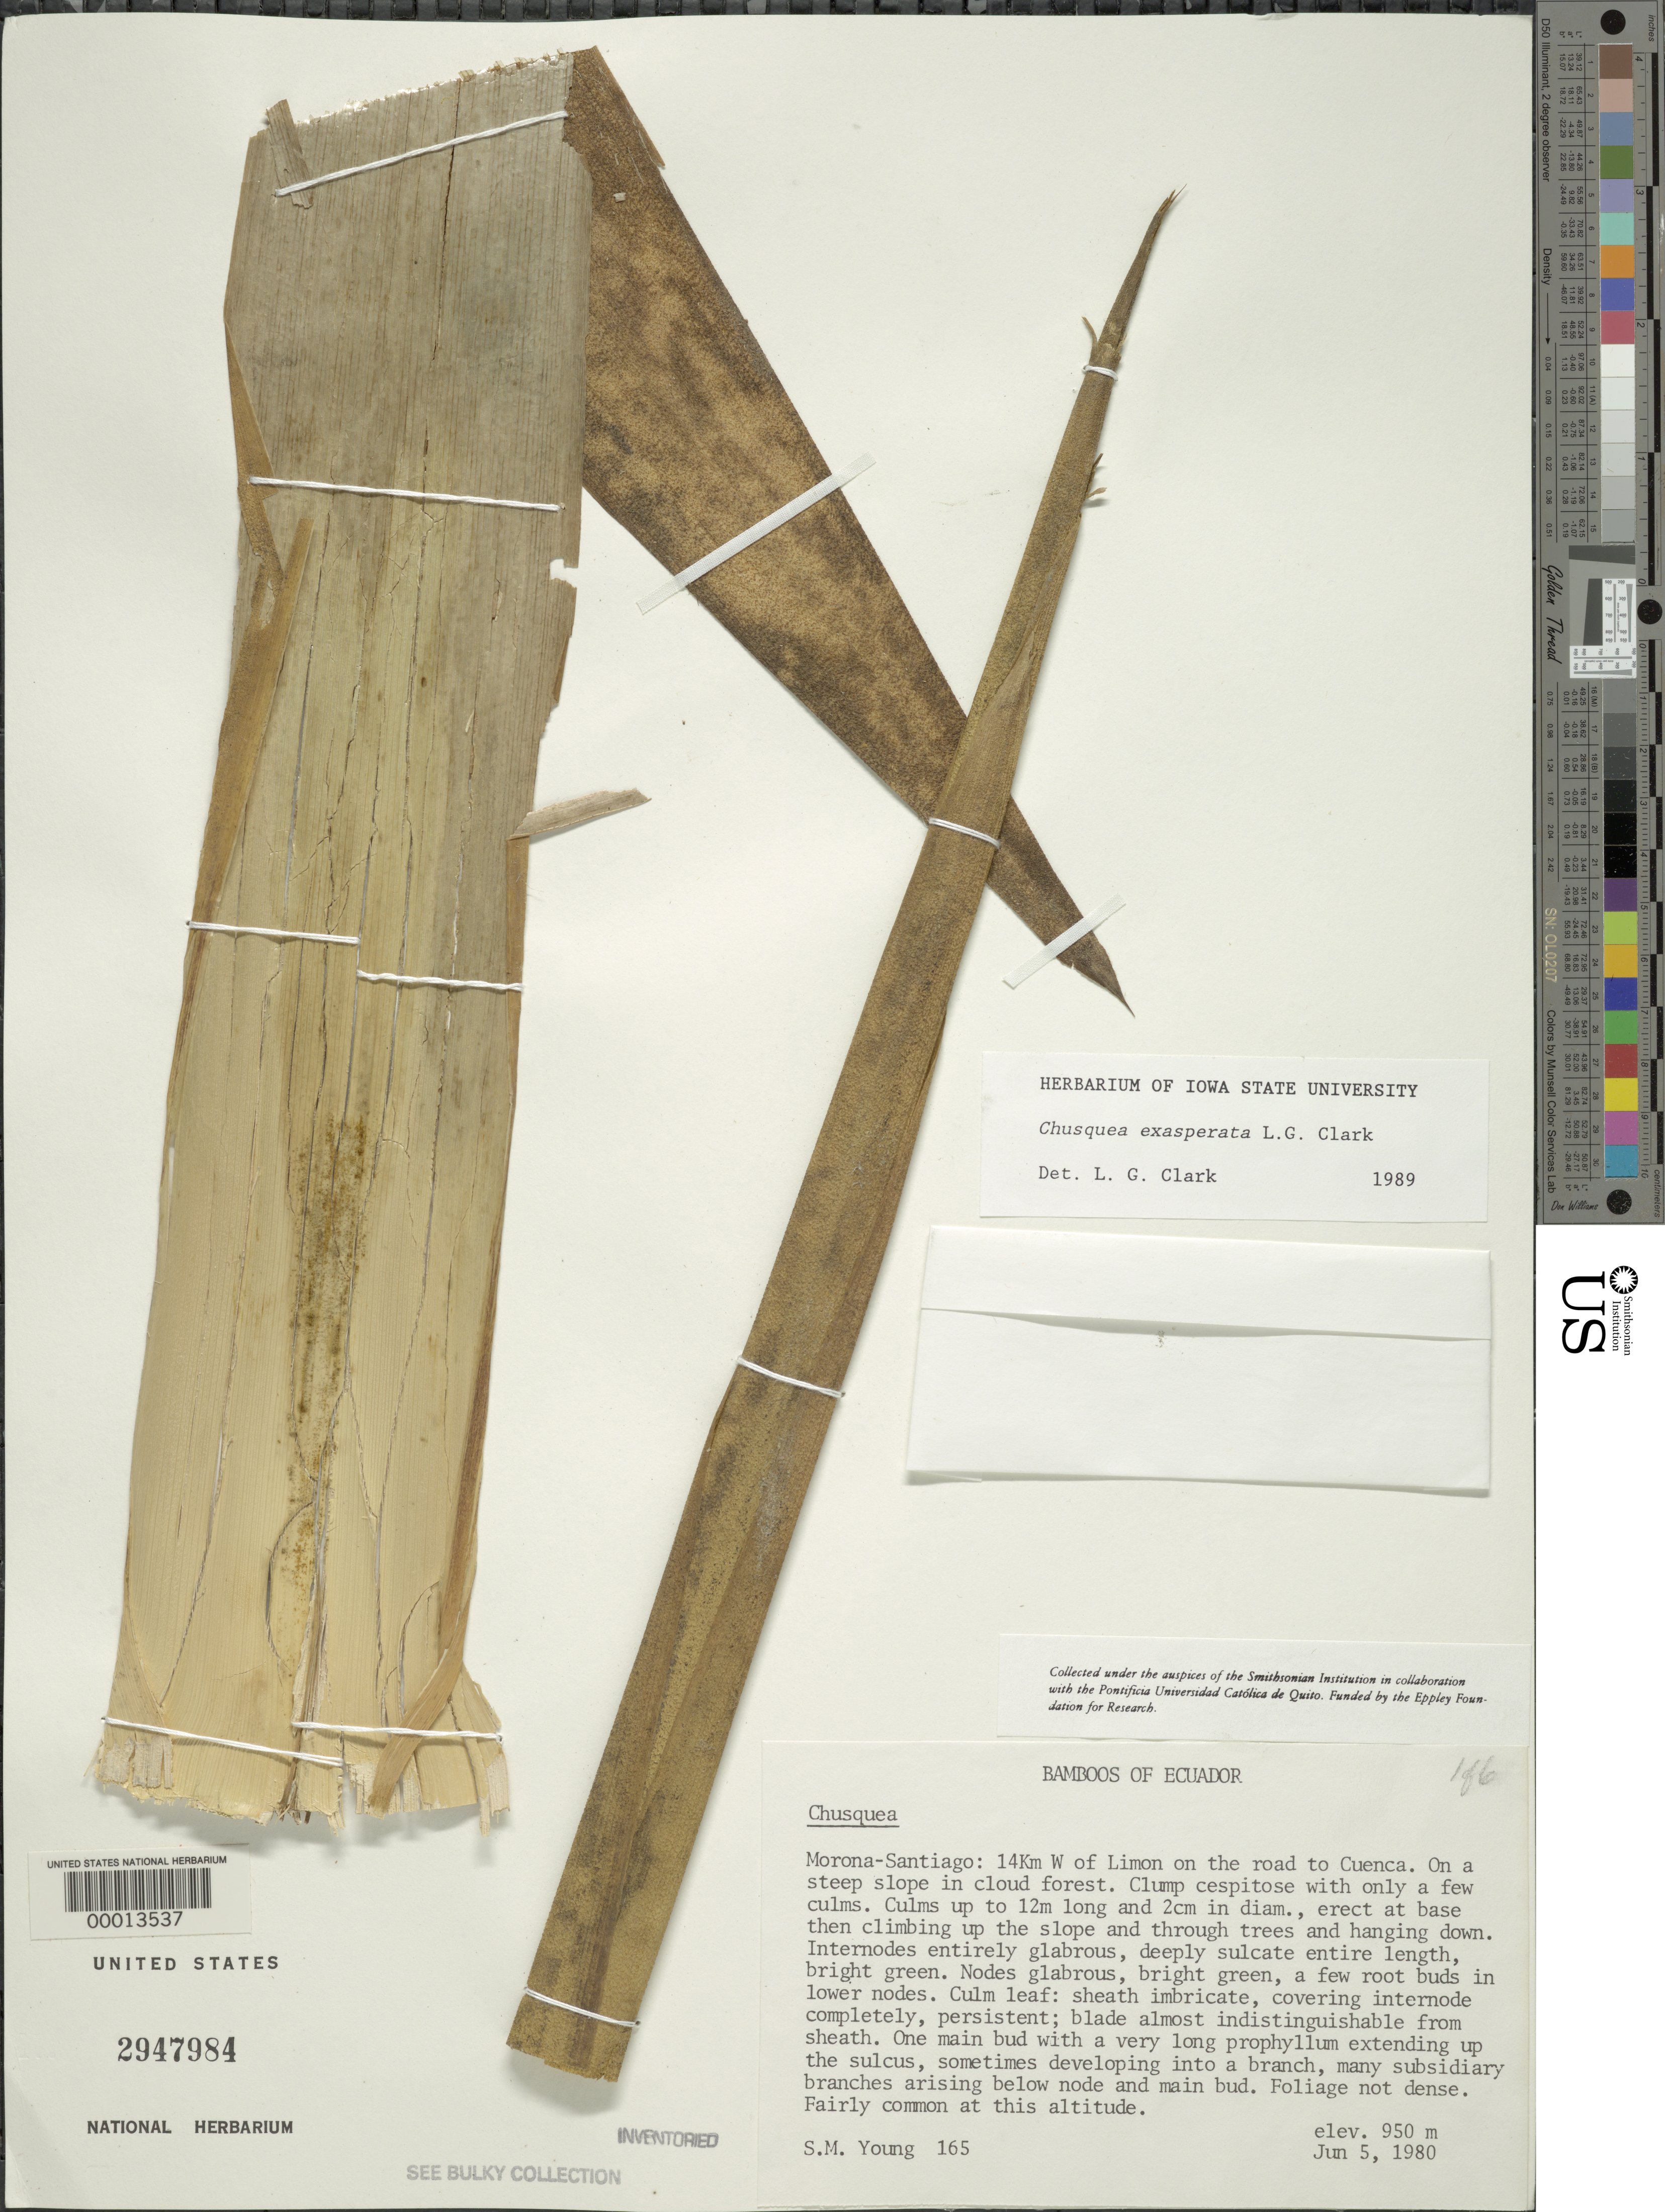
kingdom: Plantae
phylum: Tracheophyta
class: Liliopsida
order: Poales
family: Poaceae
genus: Chusquea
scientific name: Chusquea exasperata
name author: L.G. Clark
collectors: S. Young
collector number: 165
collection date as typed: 05 Jun 1980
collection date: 1980-06-05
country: Ecuador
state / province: Morona-Santiago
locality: Limon/Cuenca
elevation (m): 950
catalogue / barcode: US 2947984